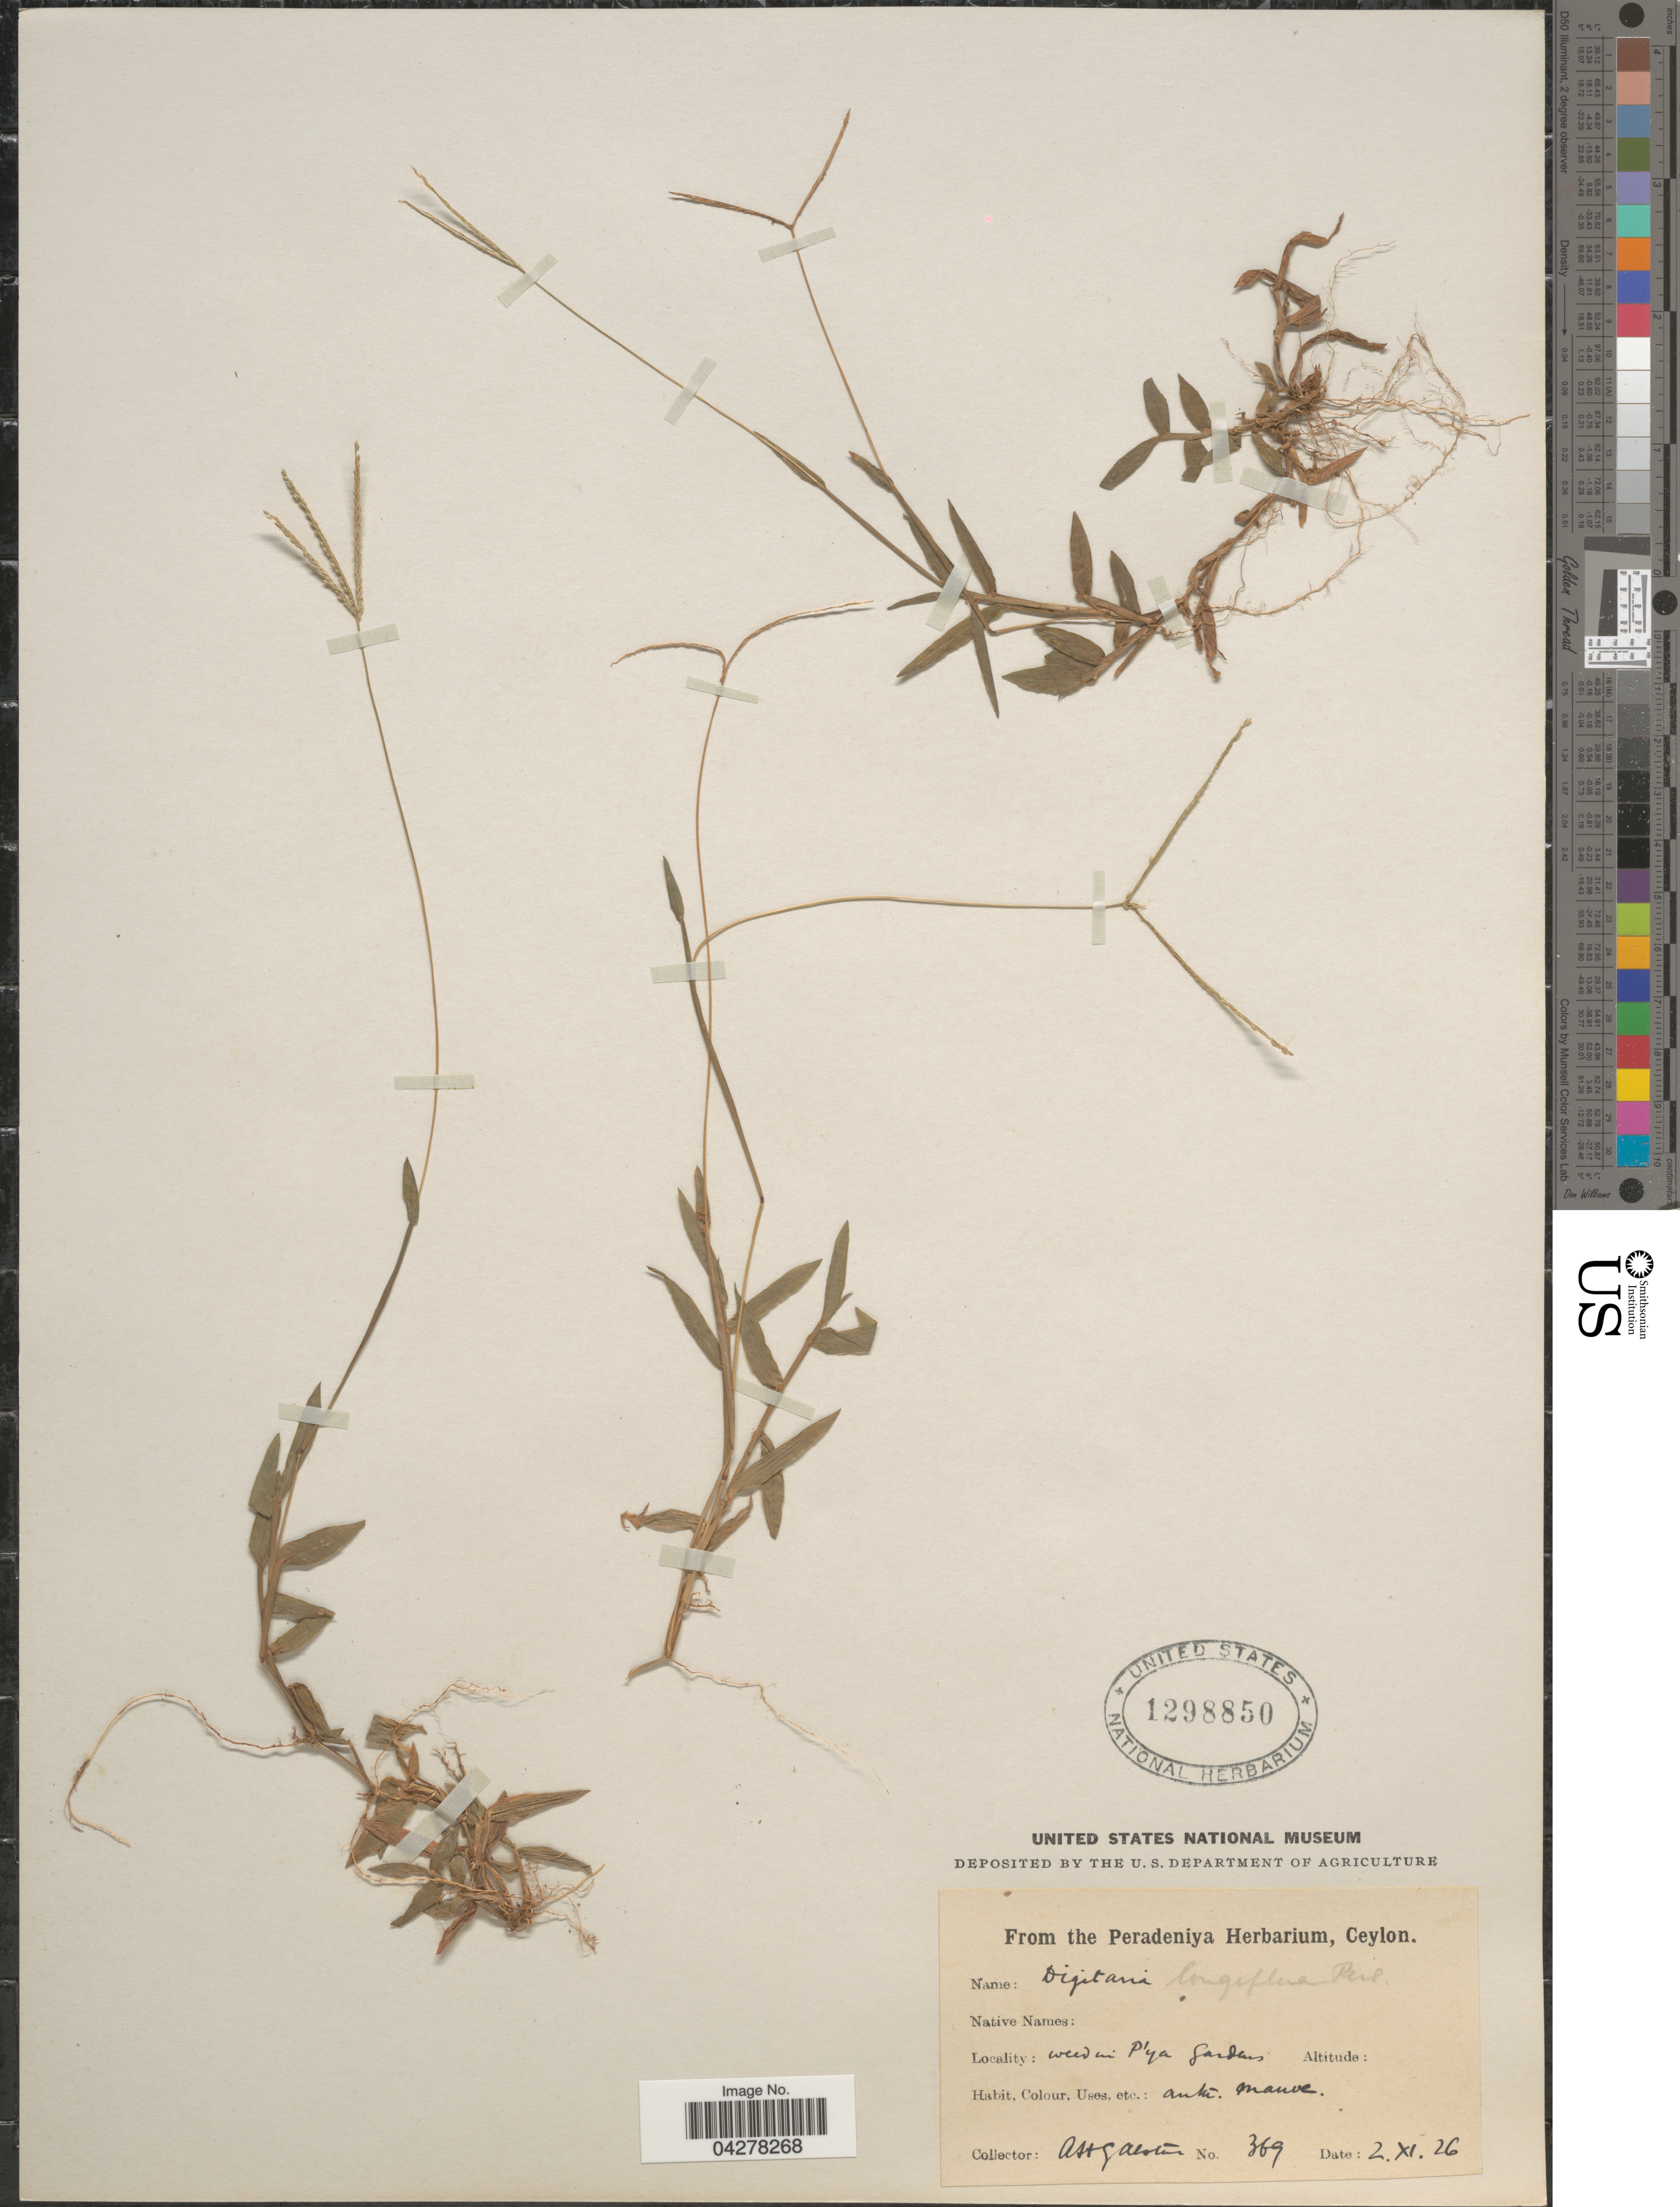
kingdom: Plantae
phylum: Tracheophyta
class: Liliopsida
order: Poales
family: Poaceae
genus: Digitaria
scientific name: Digitaria longiflora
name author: (Retz.) Pers.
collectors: A. H. Alston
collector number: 369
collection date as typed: Transcribed d/m/y: 2/11/26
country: Sri Lanka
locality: Weed in P'ya Gardens.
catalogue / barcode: US 1298850